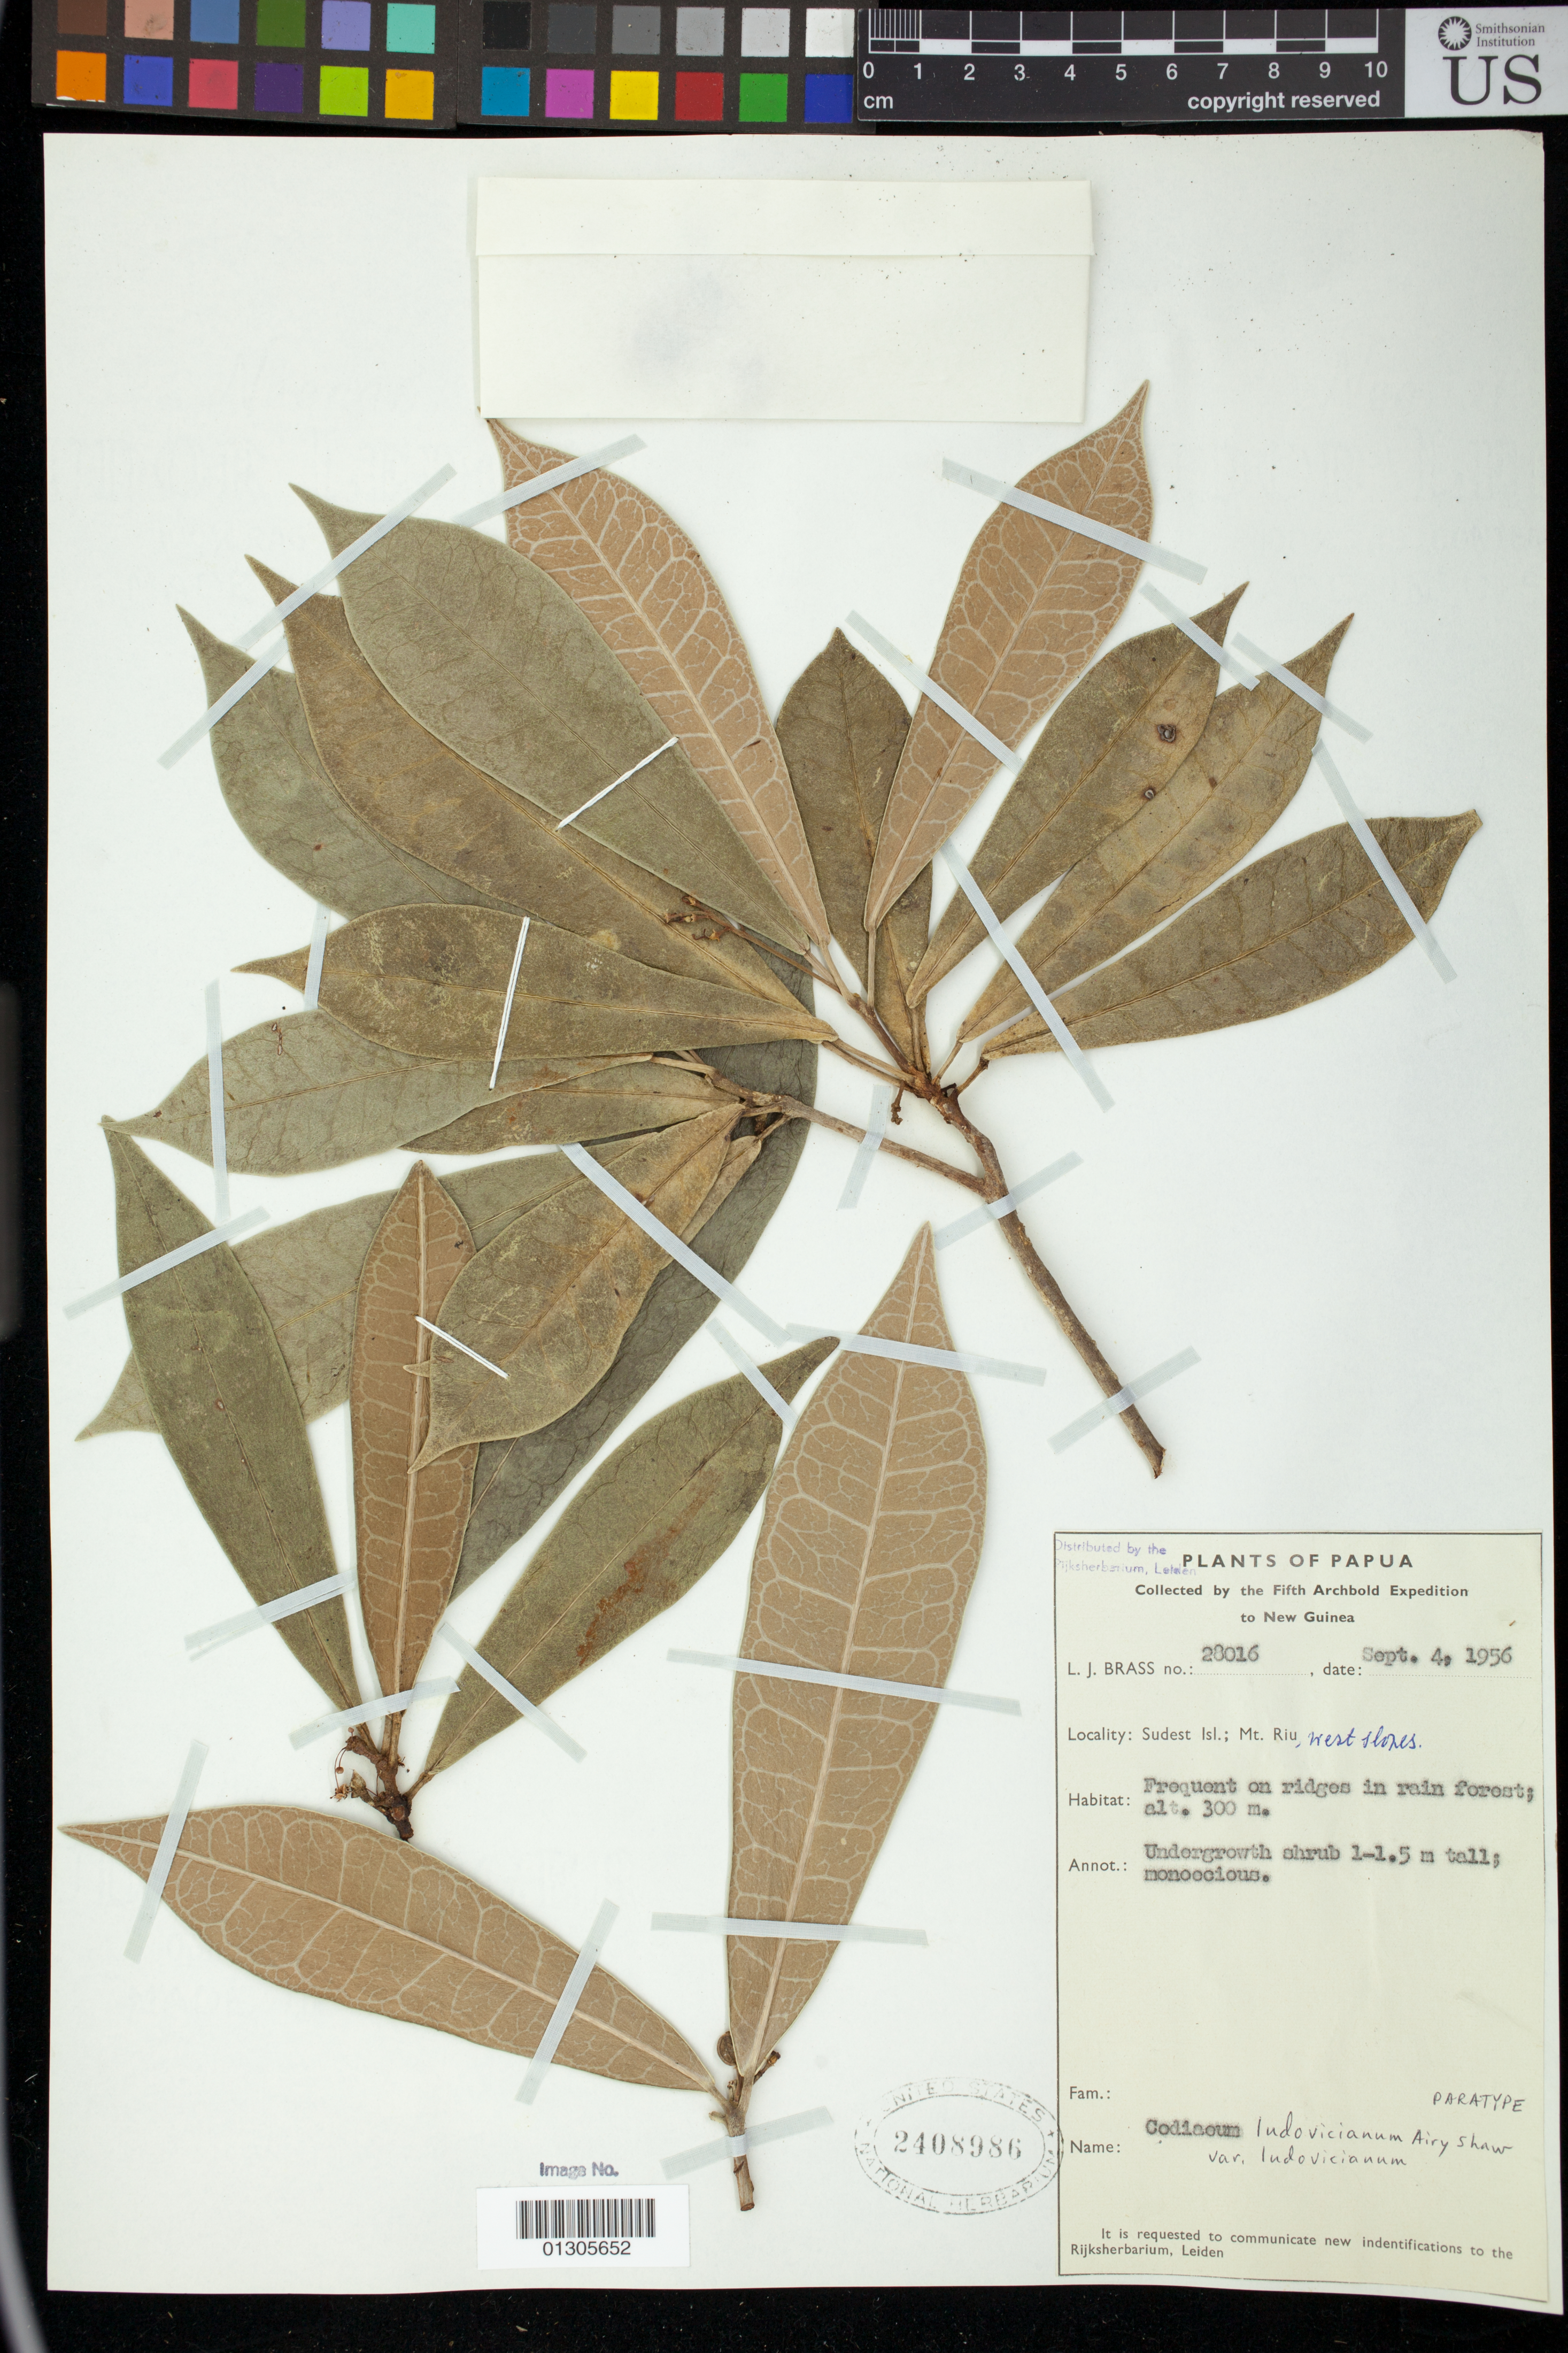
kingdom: Plantae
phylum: Tracheophyta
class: Magnoliopsida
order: Malpighiales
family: Euphorbiaceae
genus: Codiaeum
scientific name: Codiaeum ludovicianum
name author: Airy Shaw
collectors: L. J. Brass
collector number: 28016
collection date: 1956-09-04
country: Papua New Guinea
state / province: Milne Bay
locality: Sudest Isl. Mt.[Mount] Riu, West Slopes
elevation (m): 300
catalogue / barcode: US 2408986